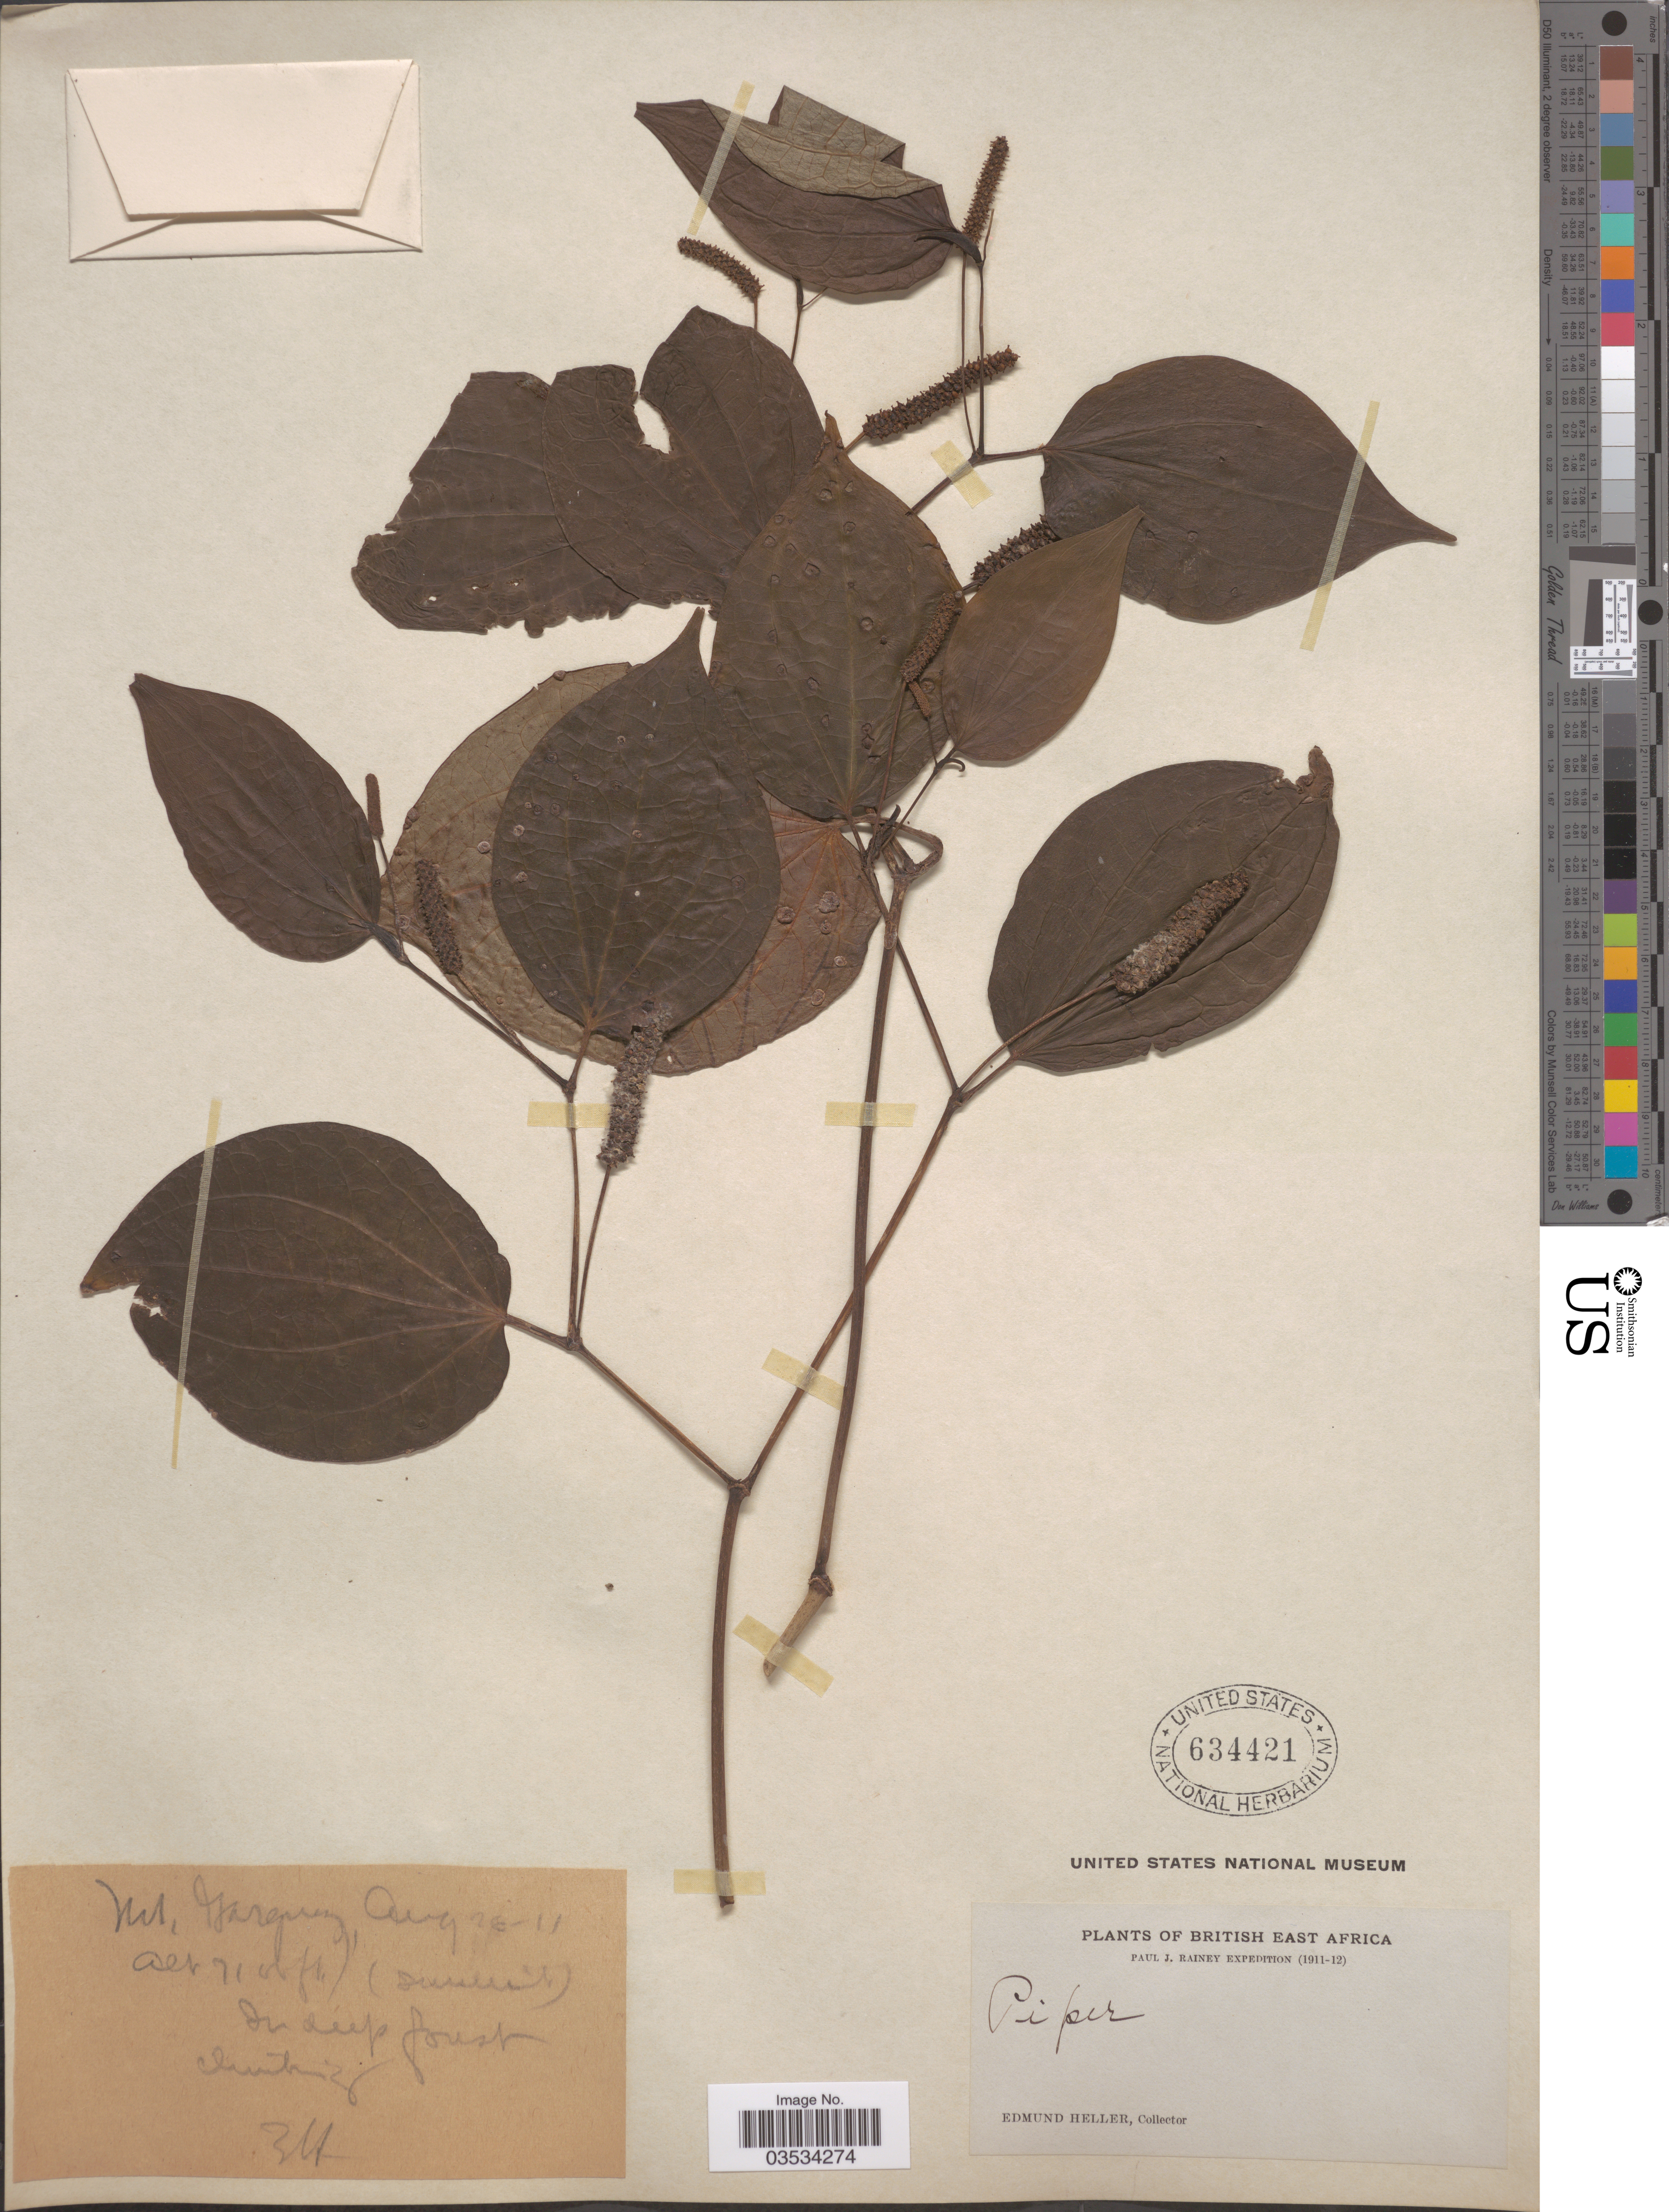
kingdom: Plantae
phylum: Tracheophyta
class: Magnoliopsida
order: Piperales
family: Piperaceae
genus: Piper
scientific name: Piper sp.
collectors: E. Heller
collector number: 34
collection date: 1911-08-26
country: Kenya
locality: Mt. Garguez. British East Africa.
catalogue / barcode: US 634421